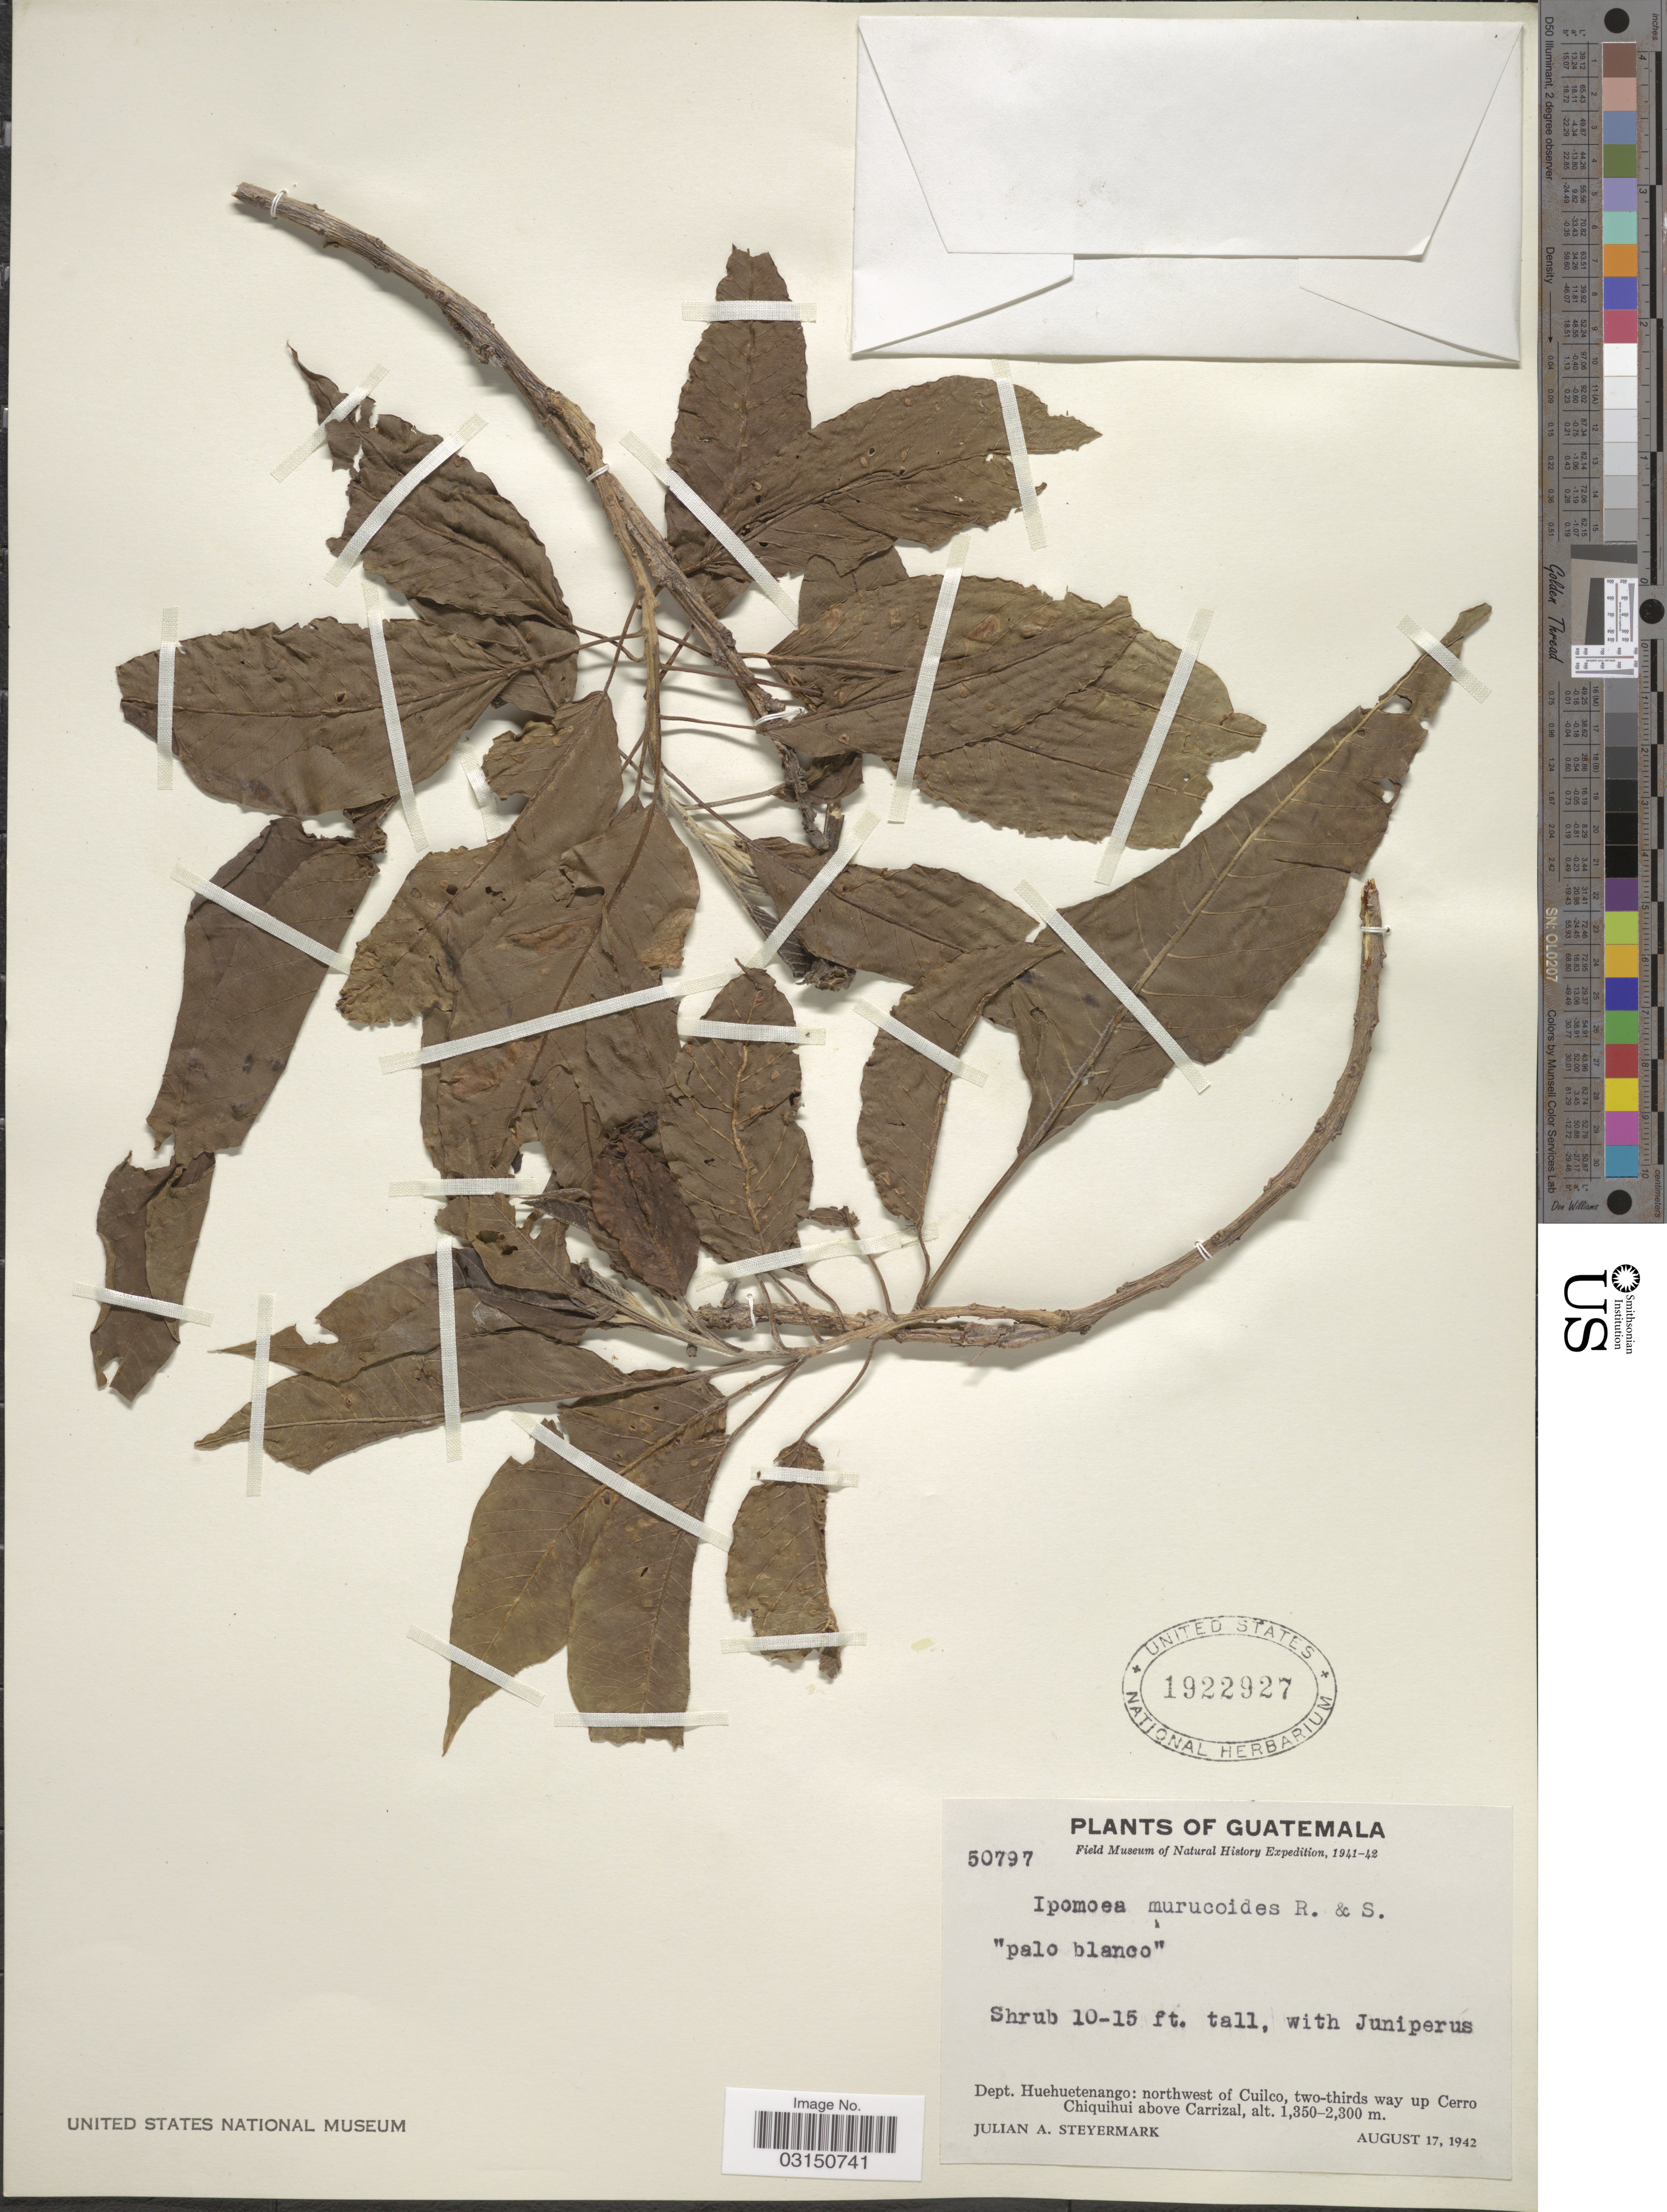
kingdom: Plantae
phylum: Tracheophyta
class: Magnoliopsida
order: Solanales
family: Convolvulaceae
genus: Ipomoea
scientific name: Ipomoea murucoides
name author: Roem. & Schult.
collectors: J. Steyermark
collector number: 50797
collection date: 1942-08-17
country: Guatemala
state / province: Huehuetenango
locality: Dept. Huehuetenango: northwest of Cuilco, two-thirds way up Cerro Chiquihui above Carrizal.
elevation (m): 1350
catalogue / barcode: US 1922927